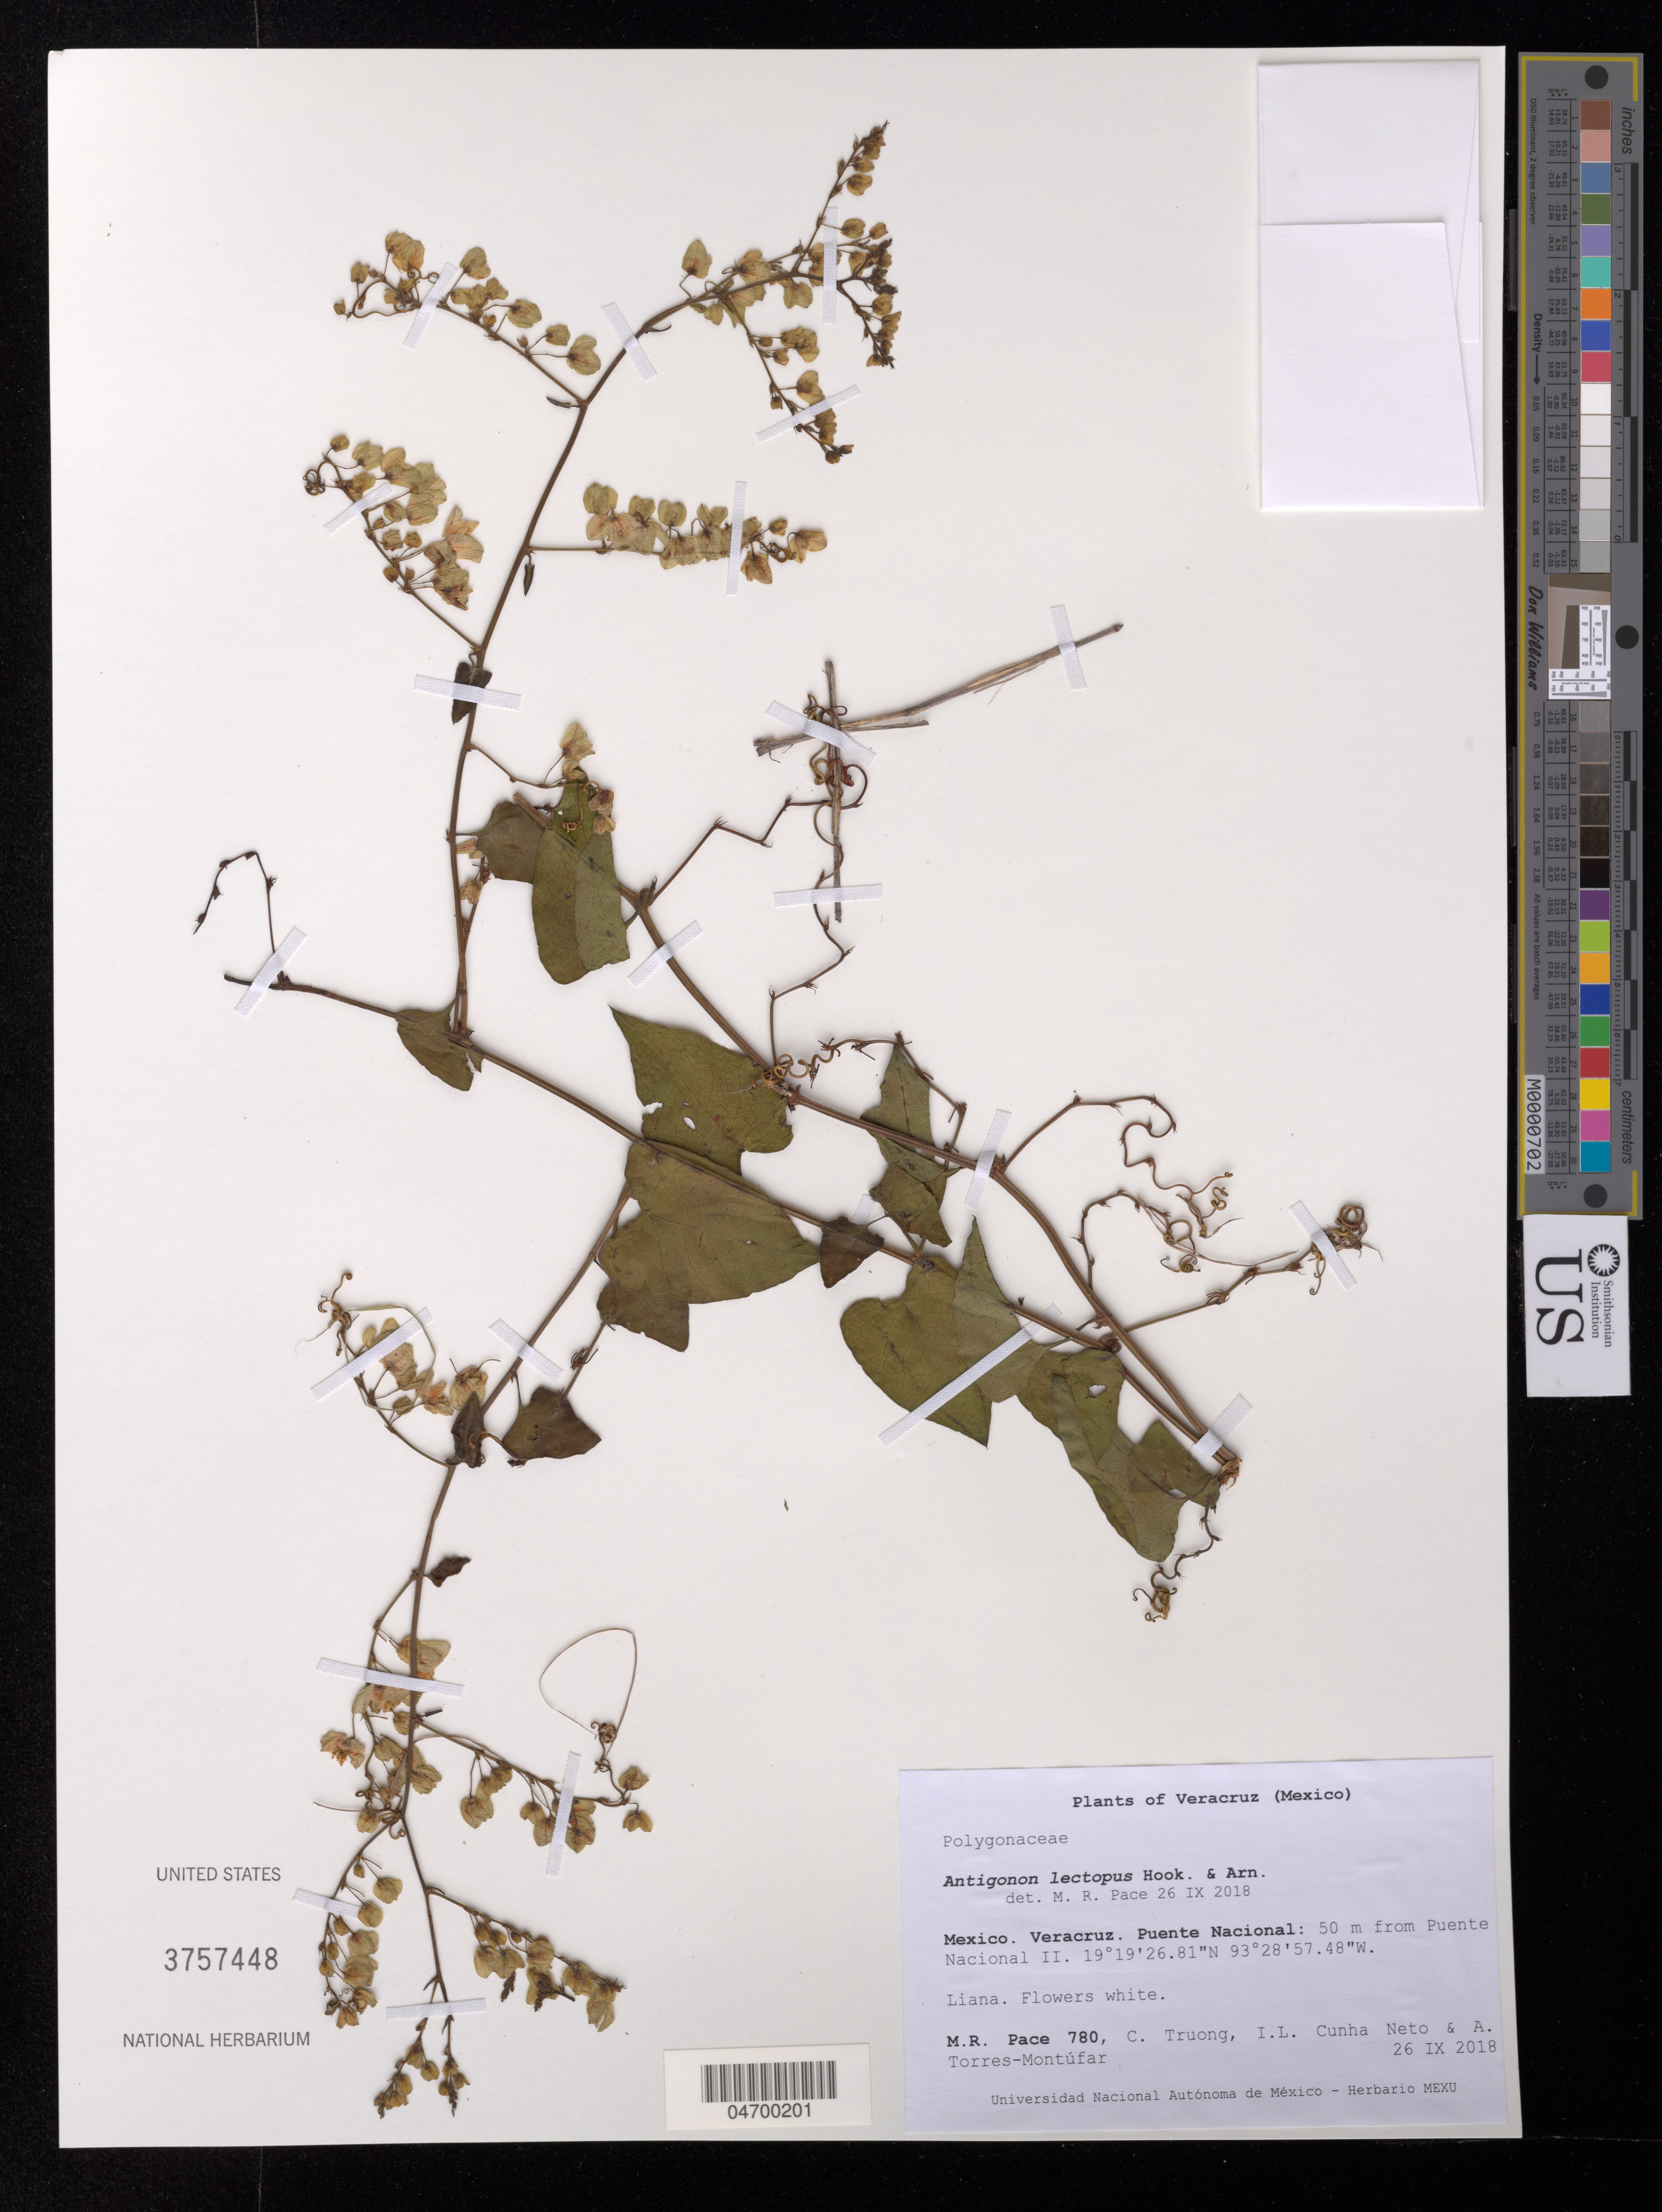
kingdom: Plantae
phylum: Tracheophyta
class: Magnoliopsida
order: Caryophyllales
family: Polygonaceae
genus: Antigonon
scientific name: Antigonon leptopus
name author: Hook. & Arn.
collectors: M. R. Pace, C. Truong, I. L. Cunha Neto & A. Torres-Montúfar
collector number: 780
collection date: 2018-09-26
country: Mexico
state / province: Veracruz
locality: Veracruz. Puente Nacional: 50 m from Puente Nacionall II.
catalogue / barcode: US 3757448